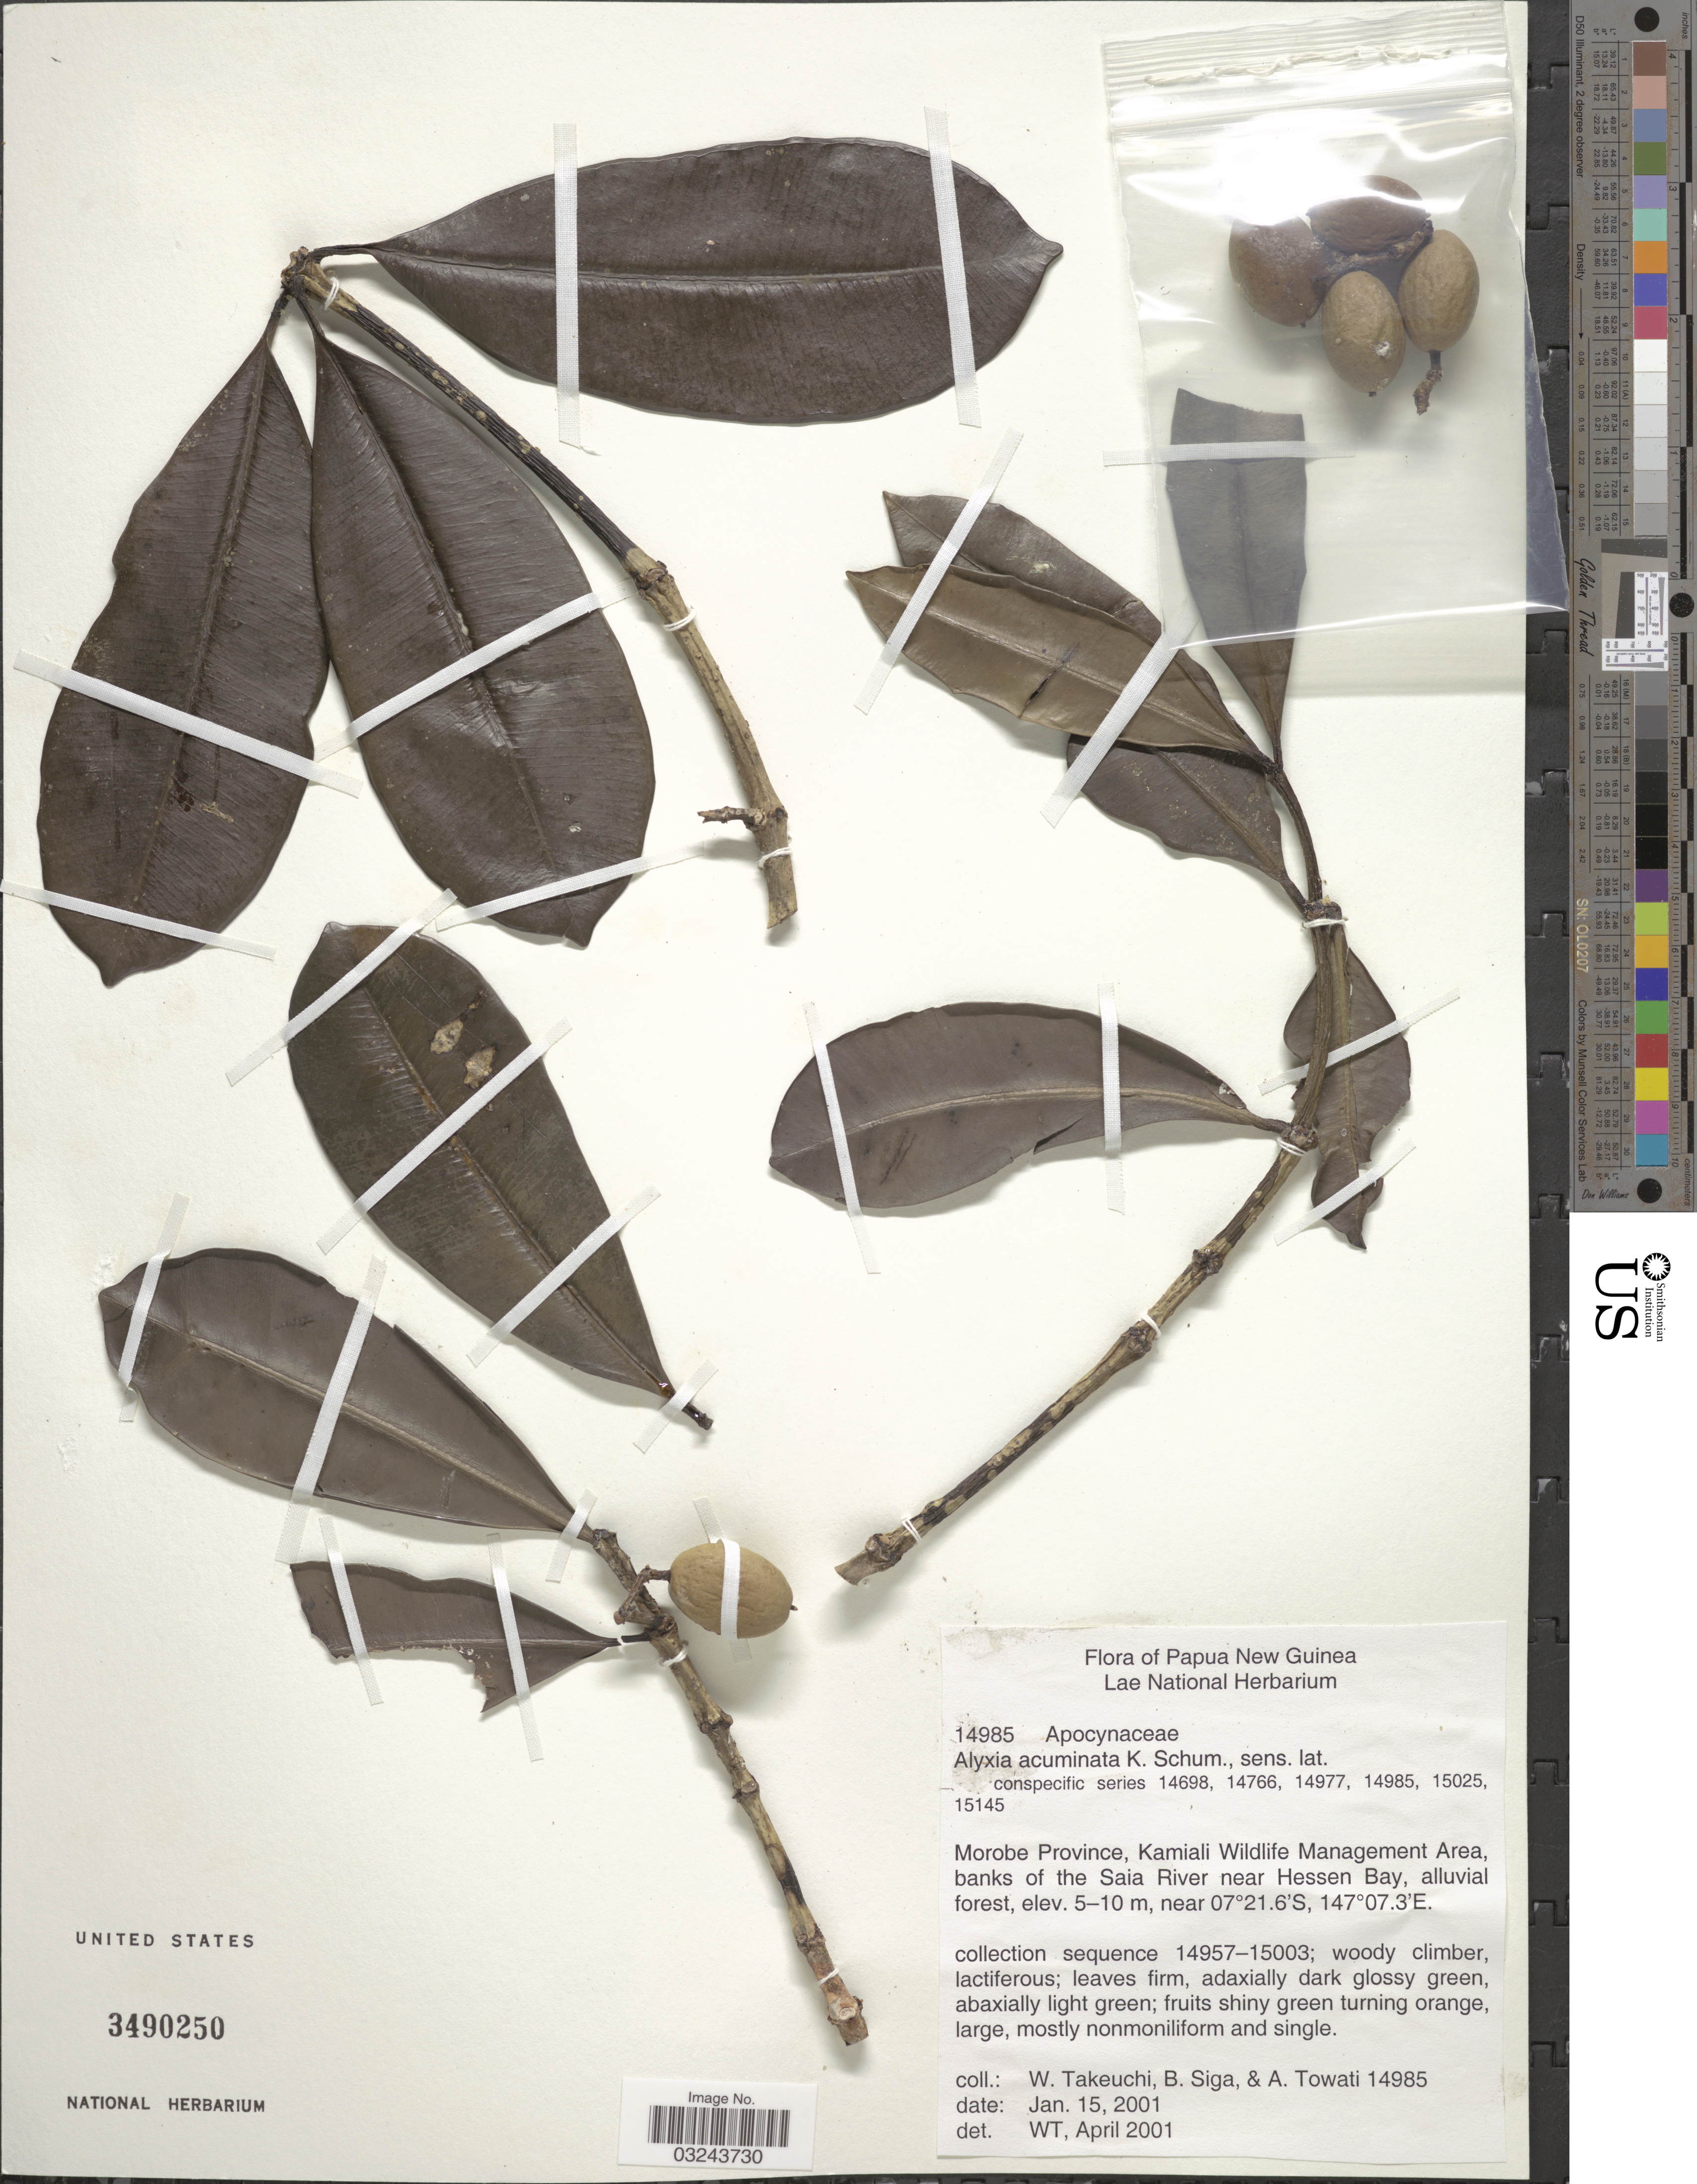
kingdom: Plantae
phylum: Tracheophyta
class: Magnoliopsida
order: Gentianales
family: Apocynaceae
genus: Alyxia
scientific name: Alyxia acuminata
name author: K. Schum.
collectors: W. Takeuchi, B. Siga & A. Towati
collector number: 14985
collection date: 2001-01-15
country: Papua New Guinea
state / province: Morobe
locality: Kamiali Wildlife Management Area; banks of the Saia River near Hessen Bay.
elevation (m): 5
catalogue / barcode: US 3490250